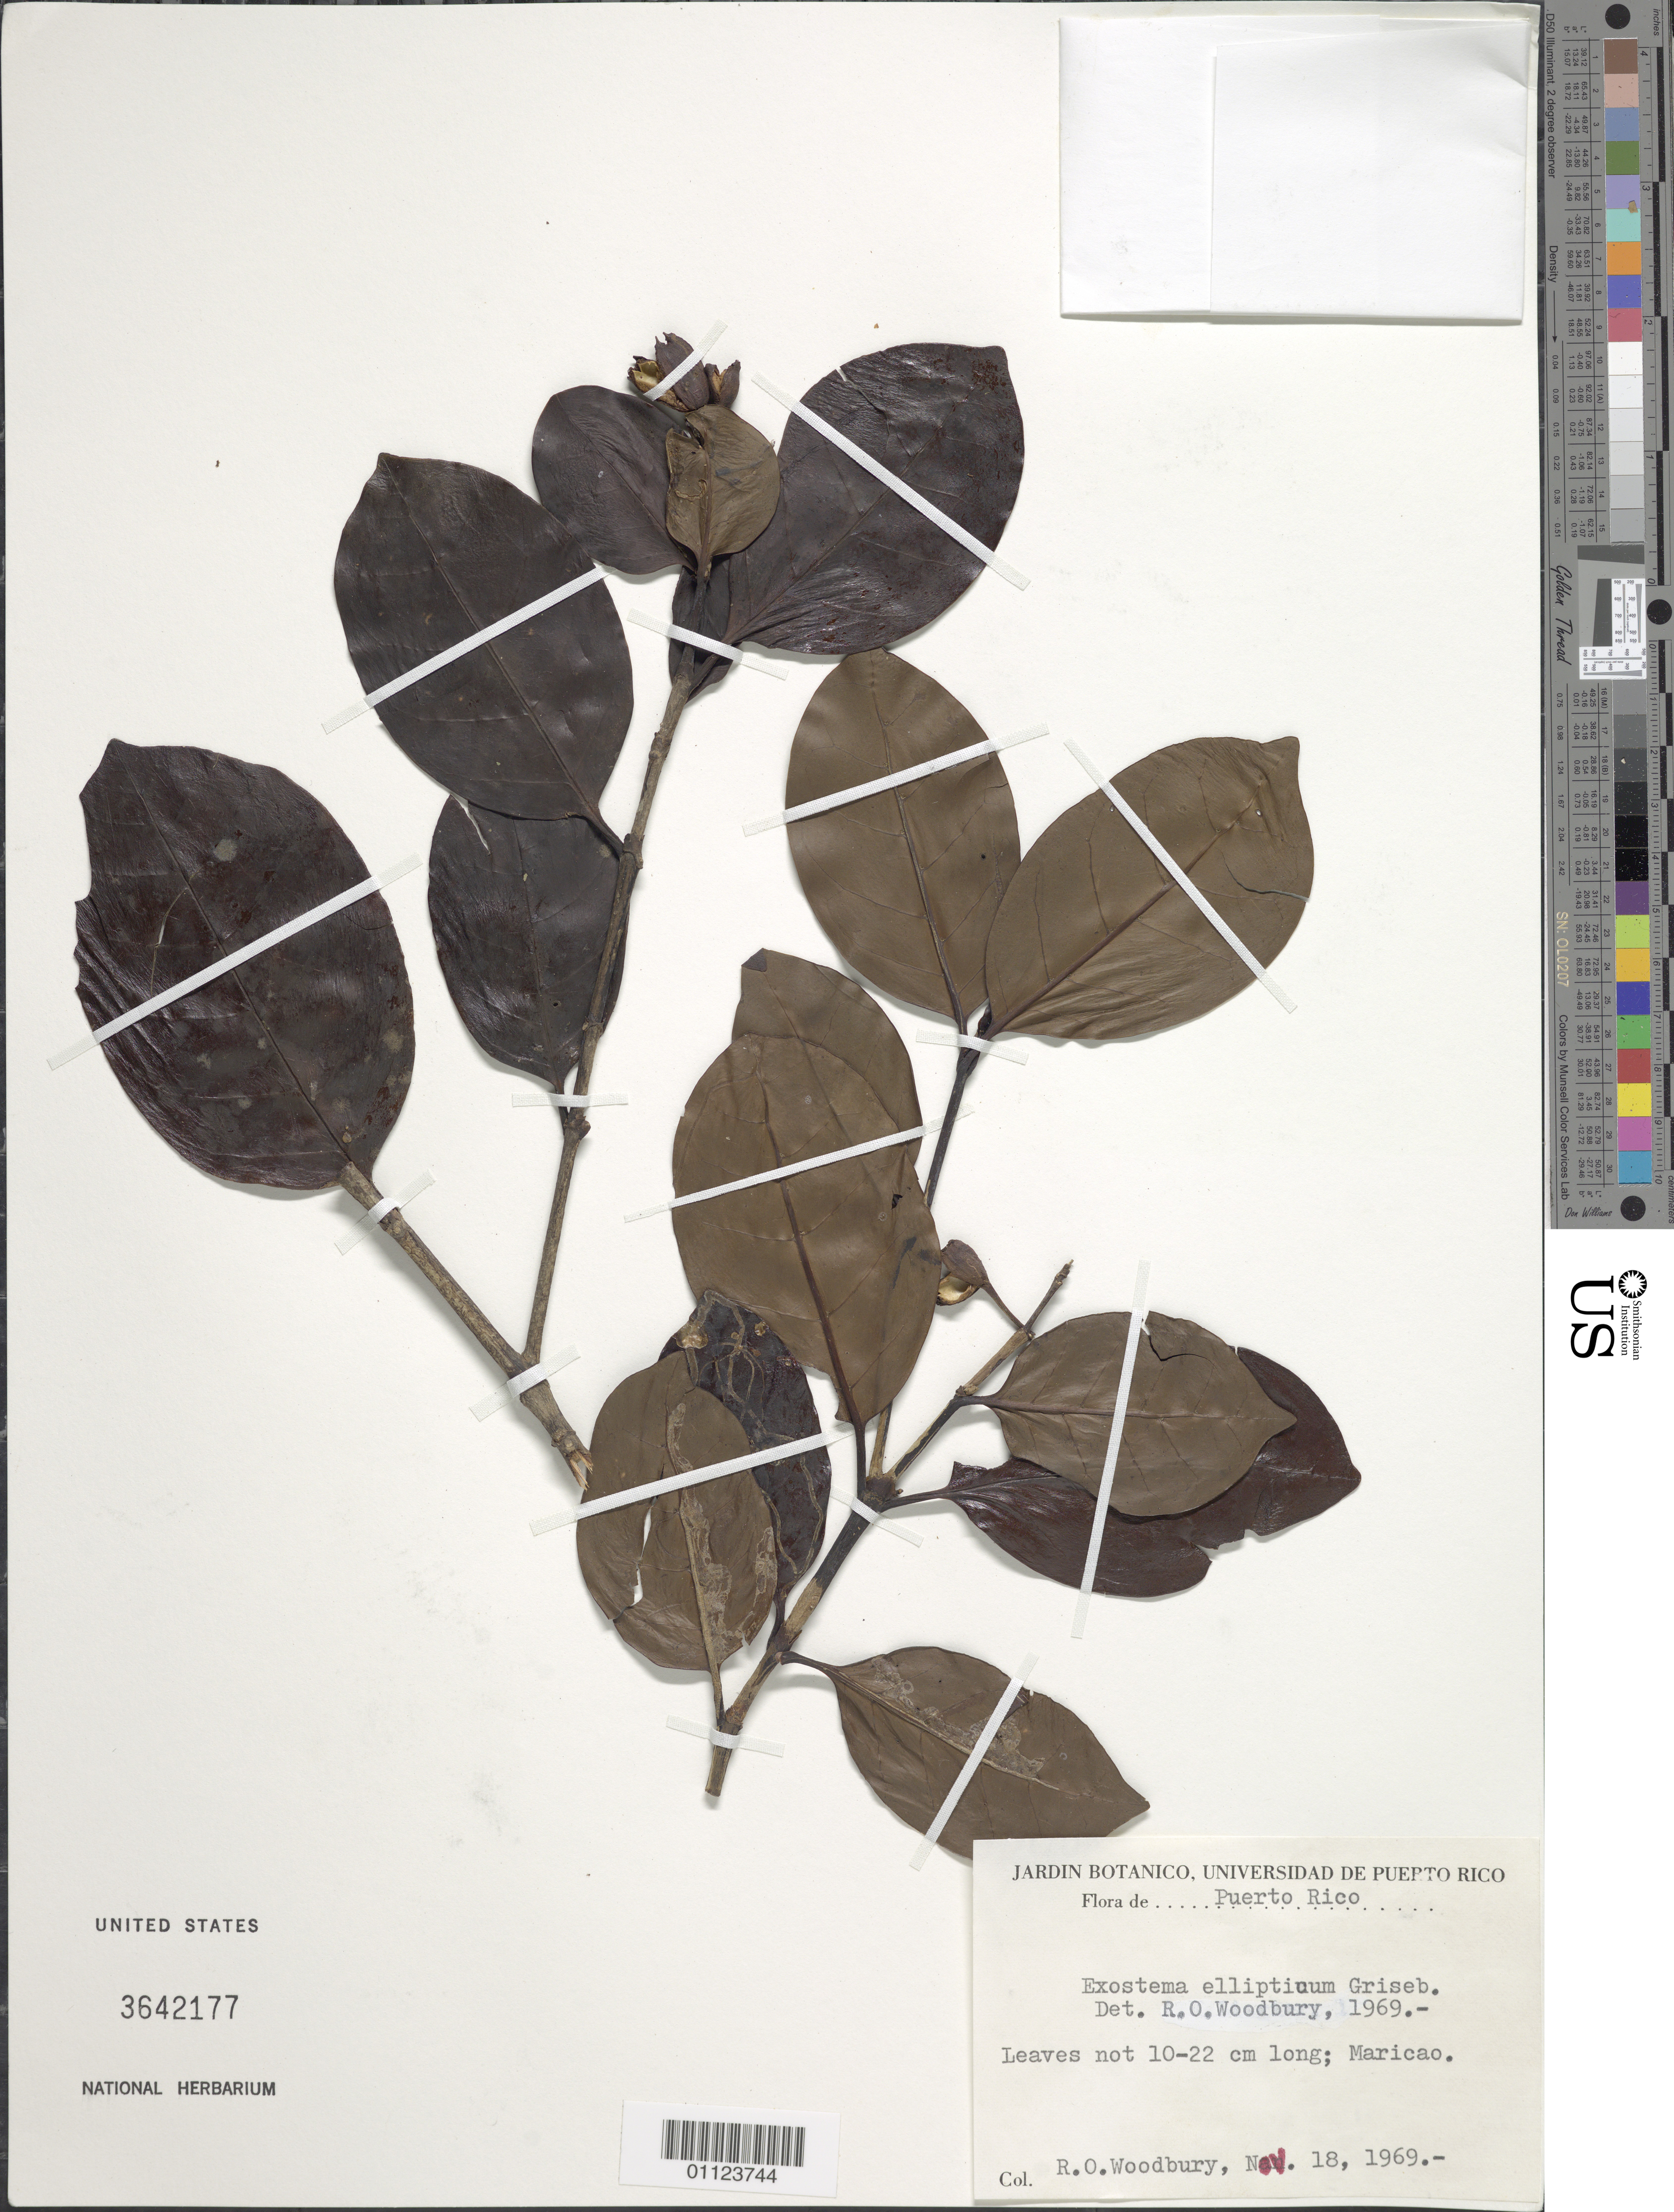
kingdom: Plantae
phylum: Tracheophyta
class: Magnoliopsida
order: Gentianales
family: Rubiaceae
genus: Exostema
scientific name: Exostema ellipticum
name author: Griseb.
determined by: Woodbury, R. O.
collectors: R. O. Woodbury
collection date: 1969-11-18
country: Puerto Rico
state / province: Maricao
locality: Maricao.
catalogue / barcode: US 3624177